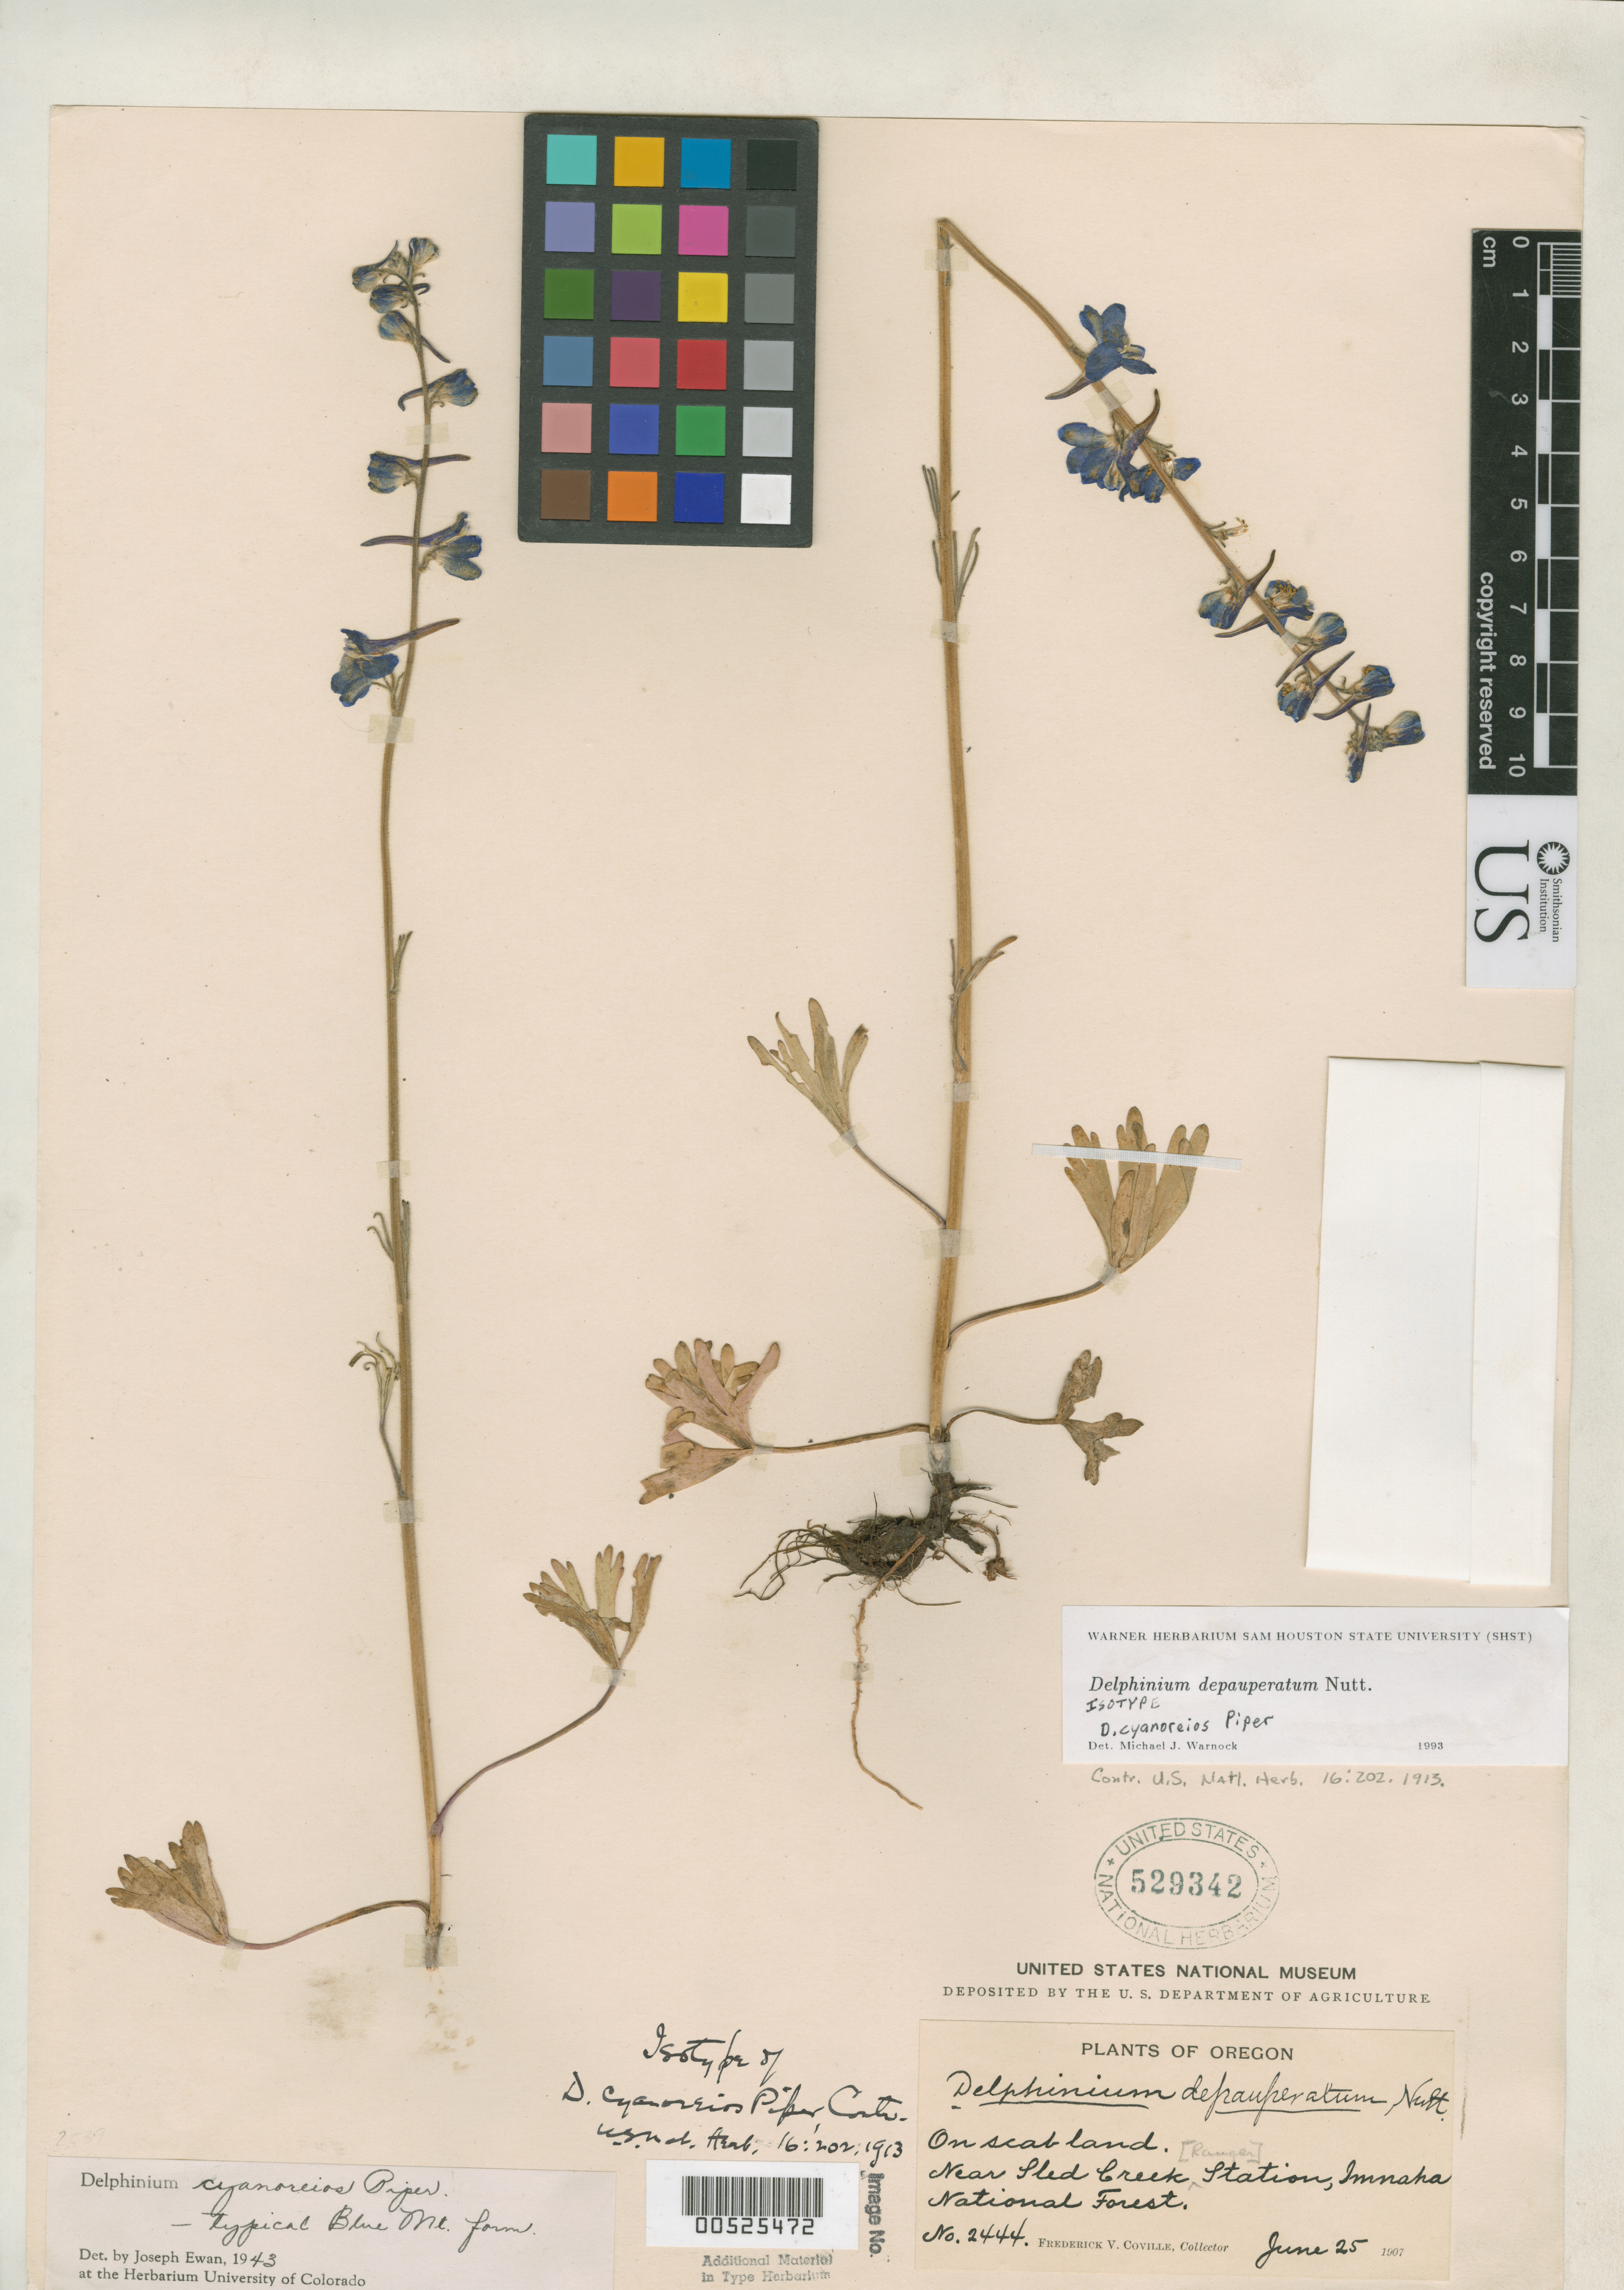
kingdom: Plantae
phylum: Tracheophyta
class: Magnoliopsida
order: Ranunculales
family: Ranunculaceae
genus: Delphinium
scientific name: Delphinium cyanoreios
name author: Piper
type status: Isotype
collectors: F. V. Coville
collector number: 2444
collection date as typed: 25 Jun 1907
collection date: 1907-06-25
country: United States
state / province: Oregon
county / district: Wallowa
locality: Near Sled Creek Ranger Station, Imnaha National Forest.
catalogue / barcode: US 529342